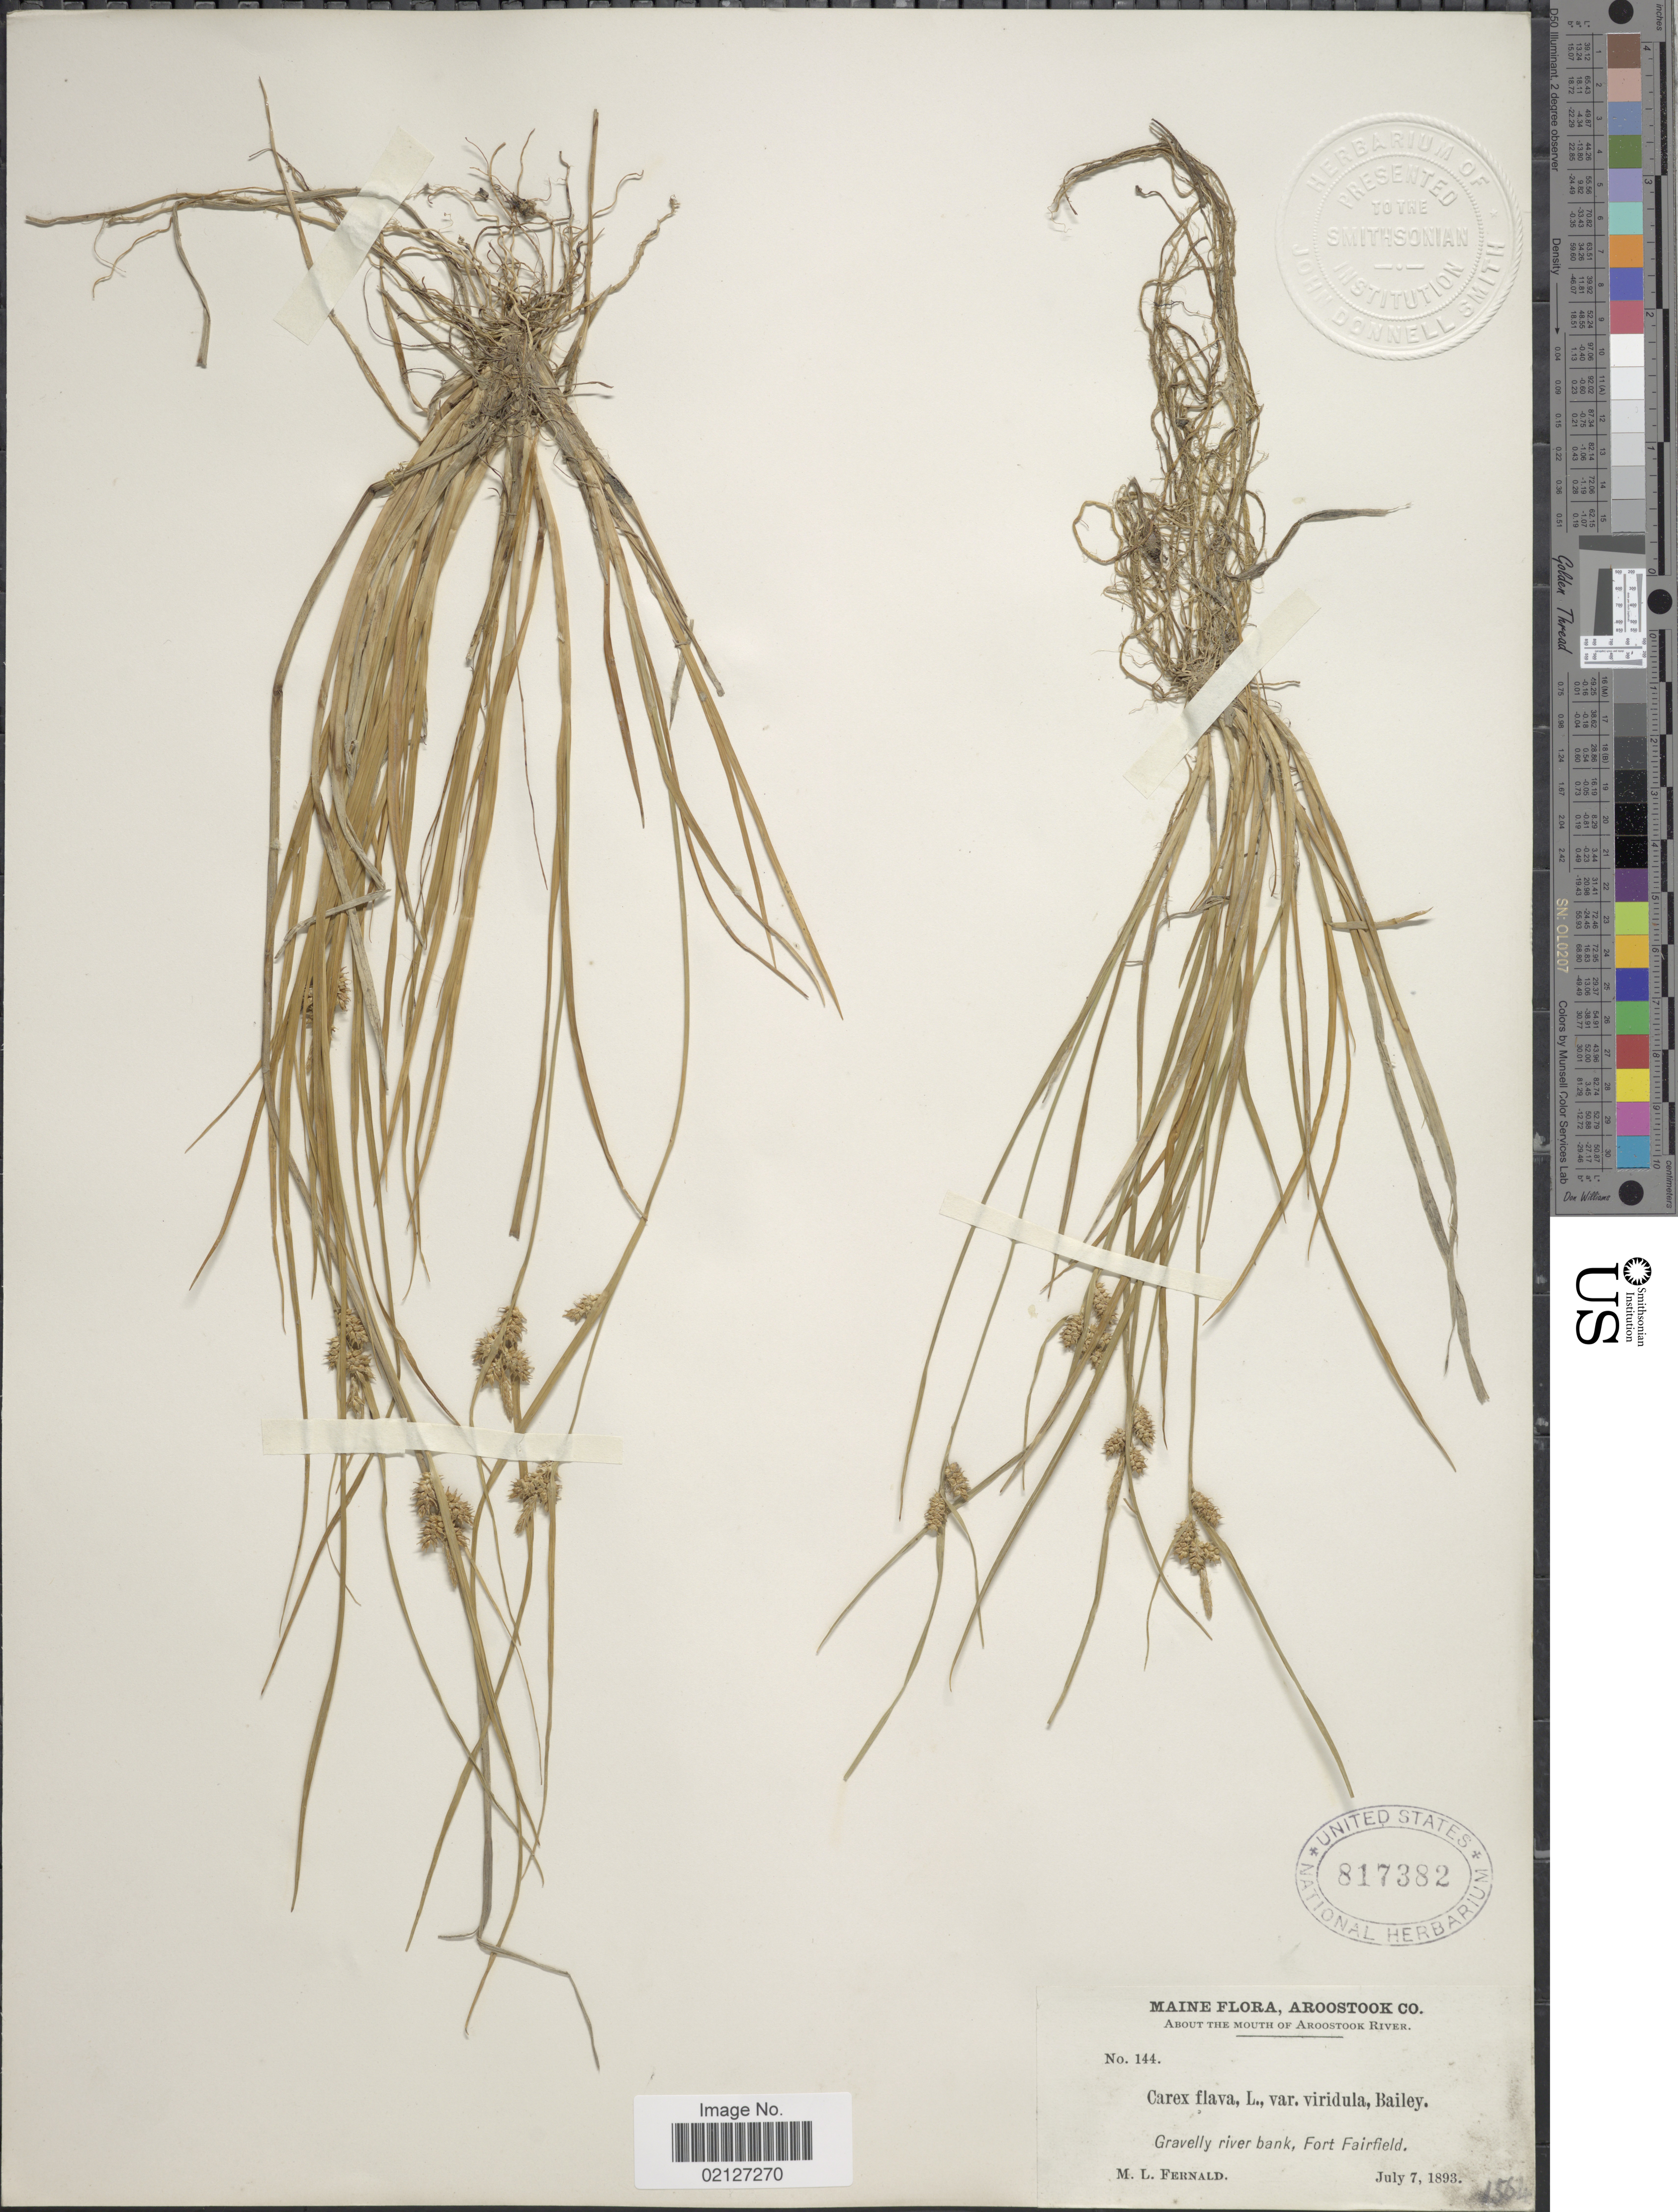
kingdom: Plantae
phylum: Tracheophyta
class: Liliopsida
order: Poales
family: Cyperaceae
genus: Carex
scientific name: Carex oederi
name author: Retz.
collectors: M. L. Fernald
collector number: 144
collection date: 1893-07-07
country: United States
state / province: Maine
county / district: Aroostook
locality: gravelly river bank, Fort Fairfield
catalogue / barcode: US 817382